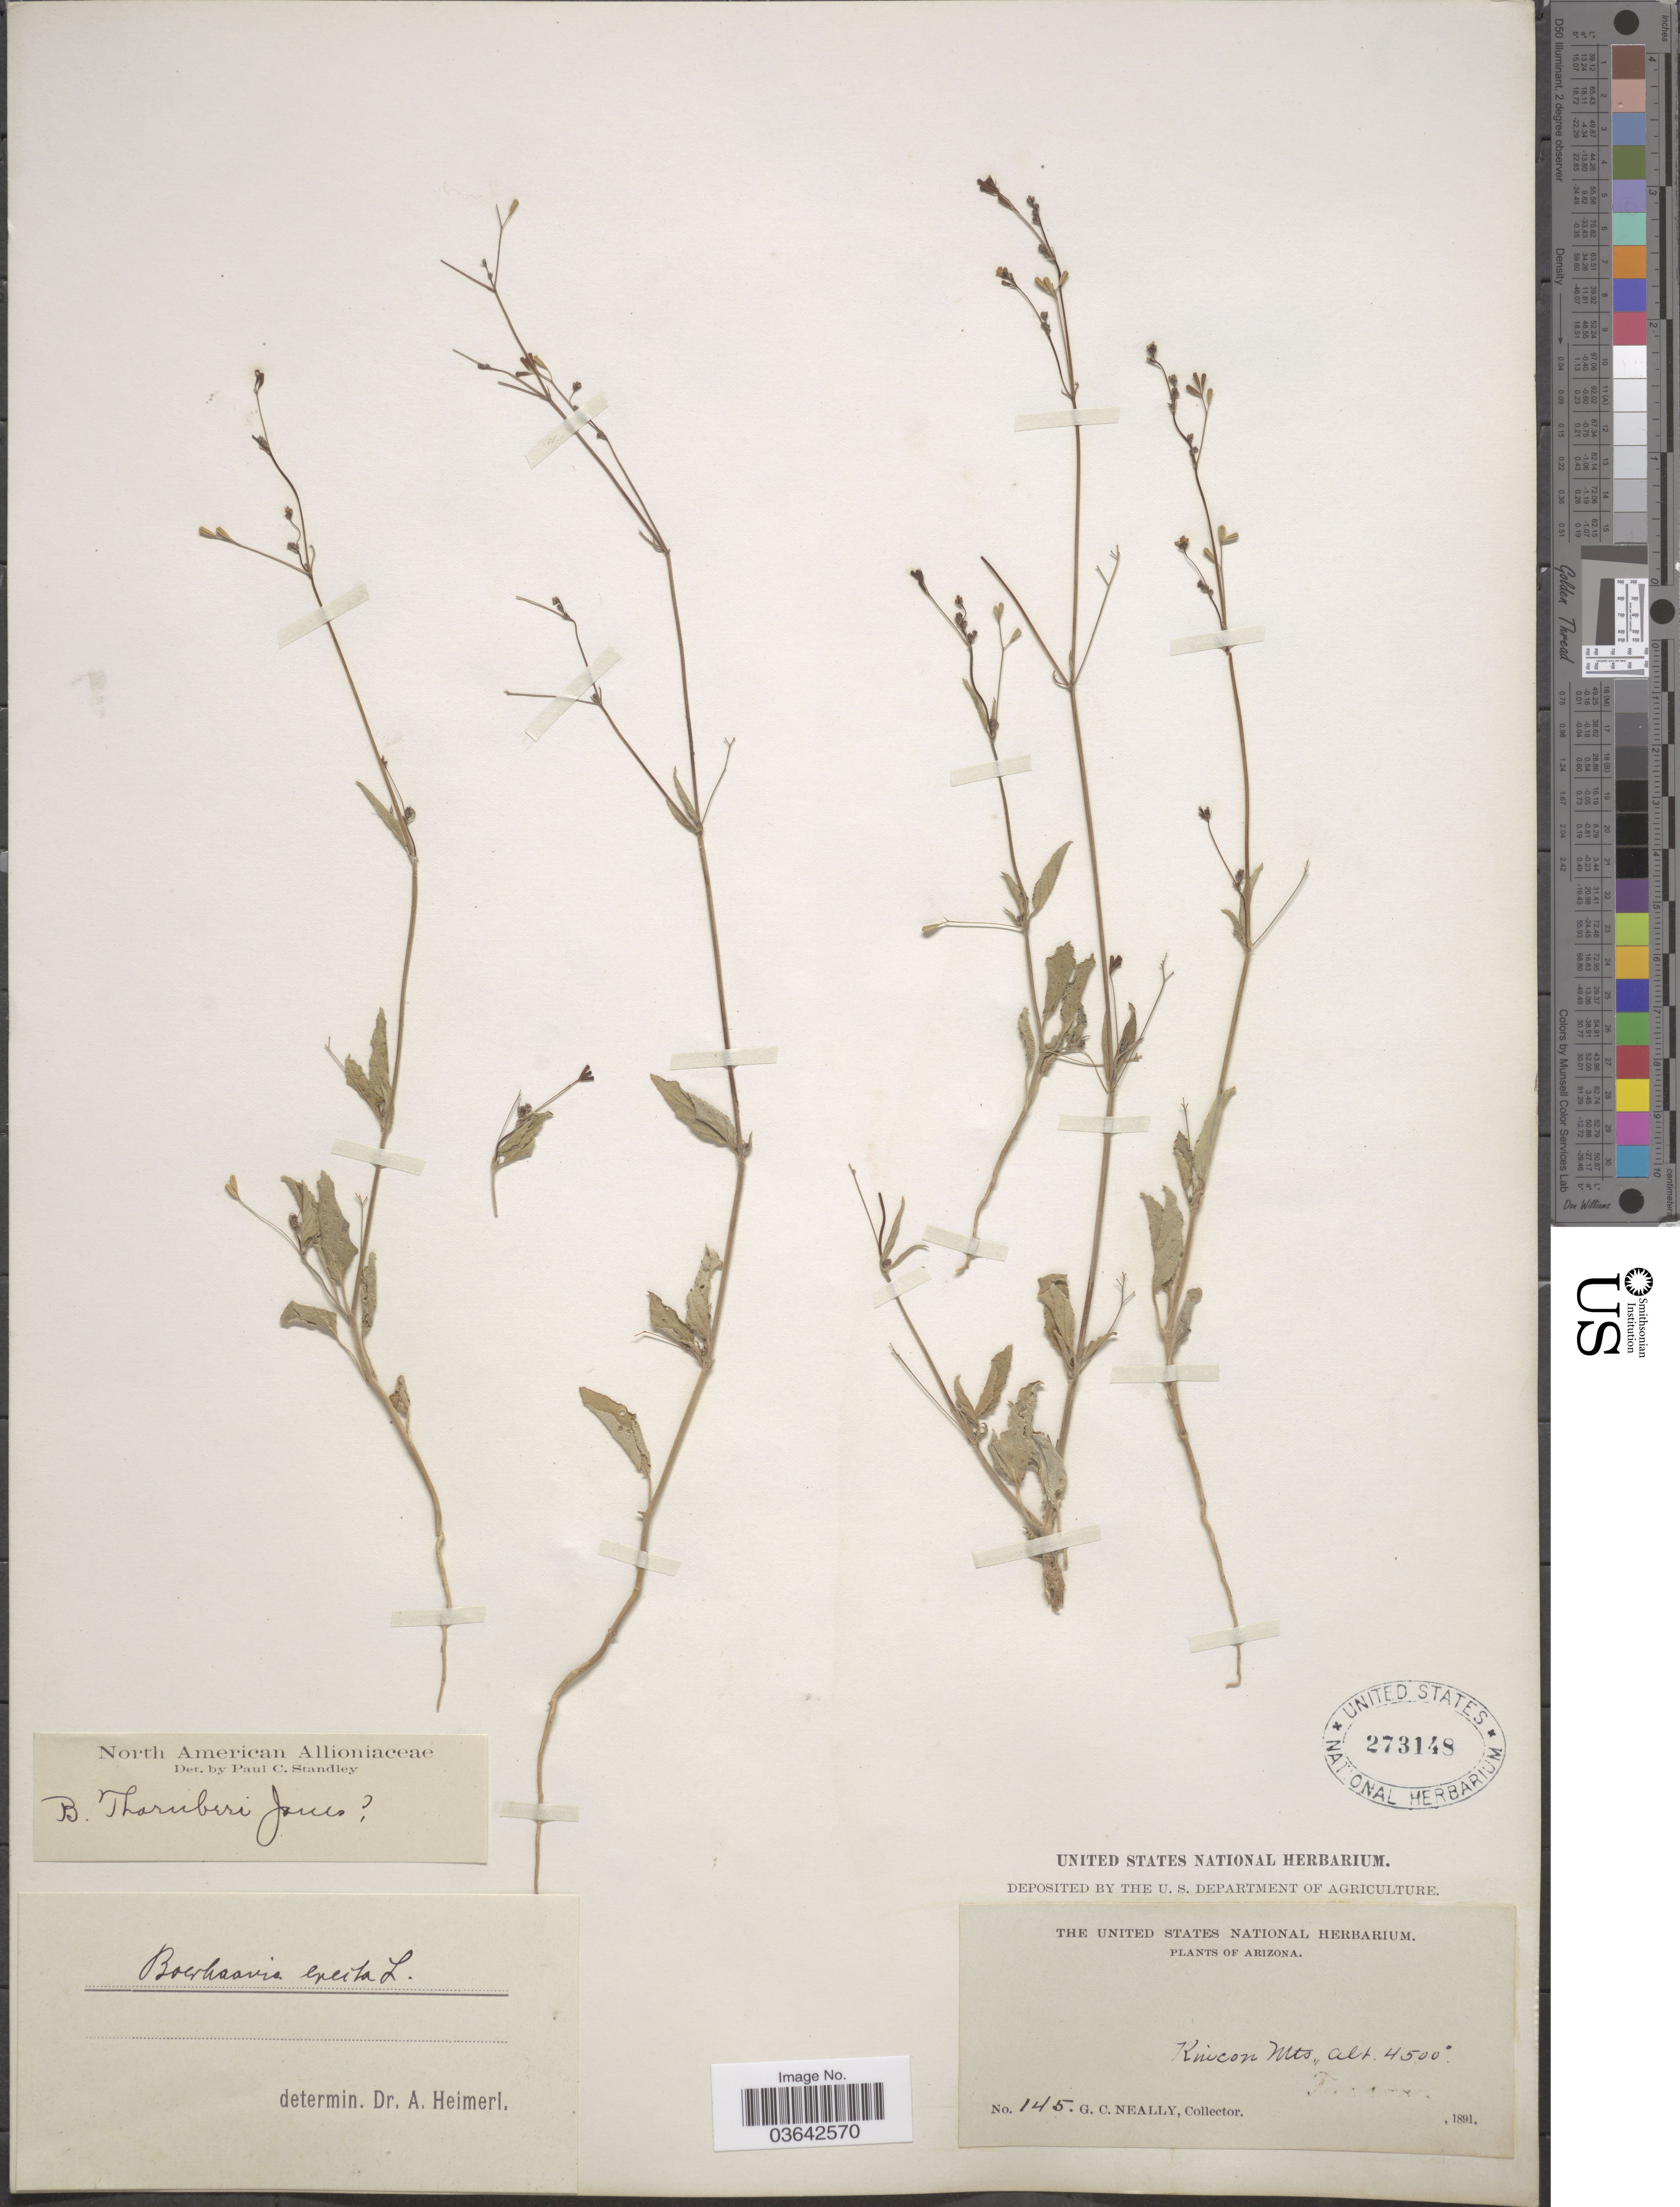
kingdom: Plantae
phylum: Tracheophyta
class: Magnoliopsida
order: Caryophyllales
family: Nyctaginaceae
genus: Boerhavia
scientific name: Boerhavia erecta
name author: L.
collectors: G. Neally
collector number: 145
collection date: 1891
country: United States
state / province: Arizona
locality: Rincon Mts.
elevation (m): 1372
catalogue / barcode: US 273148